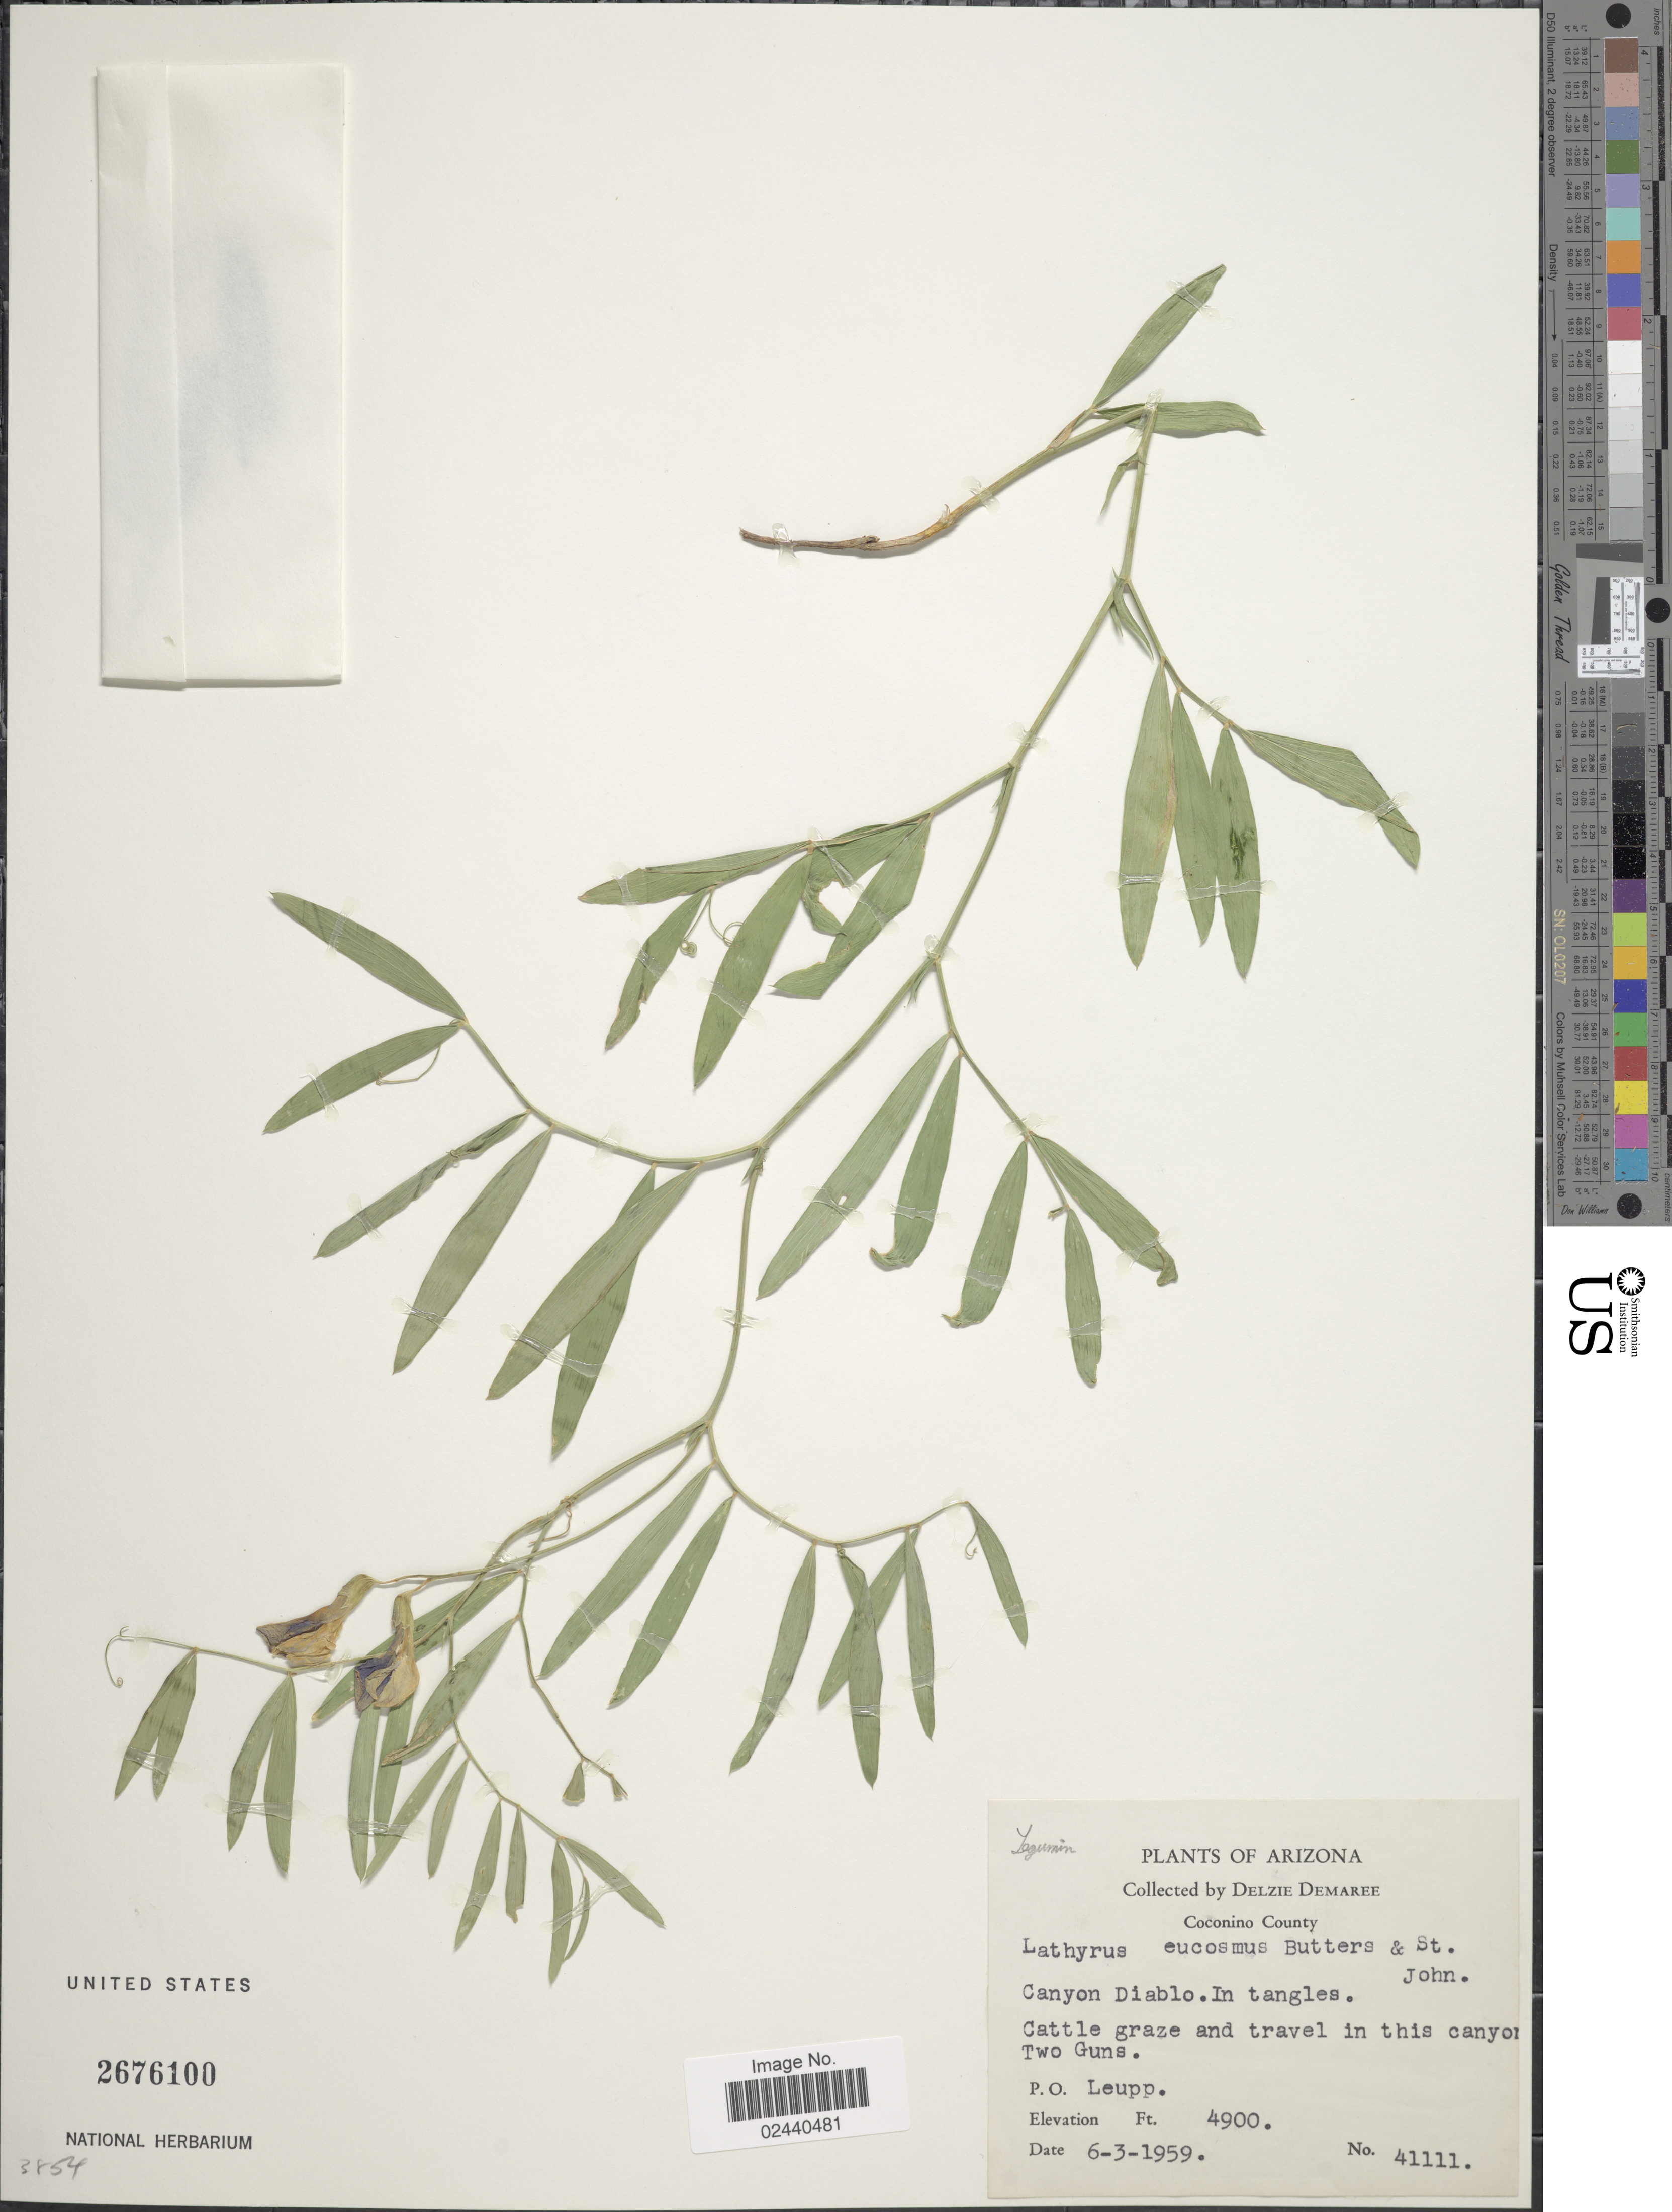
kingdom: Plantae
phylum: Tracheophyta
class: Magnoliopsida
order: Fabales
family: Fabaceae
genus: Lathyrus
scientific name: Lathyrus eucosmus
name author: Butters & H. St. John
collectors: D. Demaree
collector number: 41111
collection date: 1959-06-03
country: United States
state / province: Arizona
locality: Coconino County. Canyon Diablo. In tangles. P.O. Leupp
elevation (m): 1494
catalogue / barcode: US 2676100